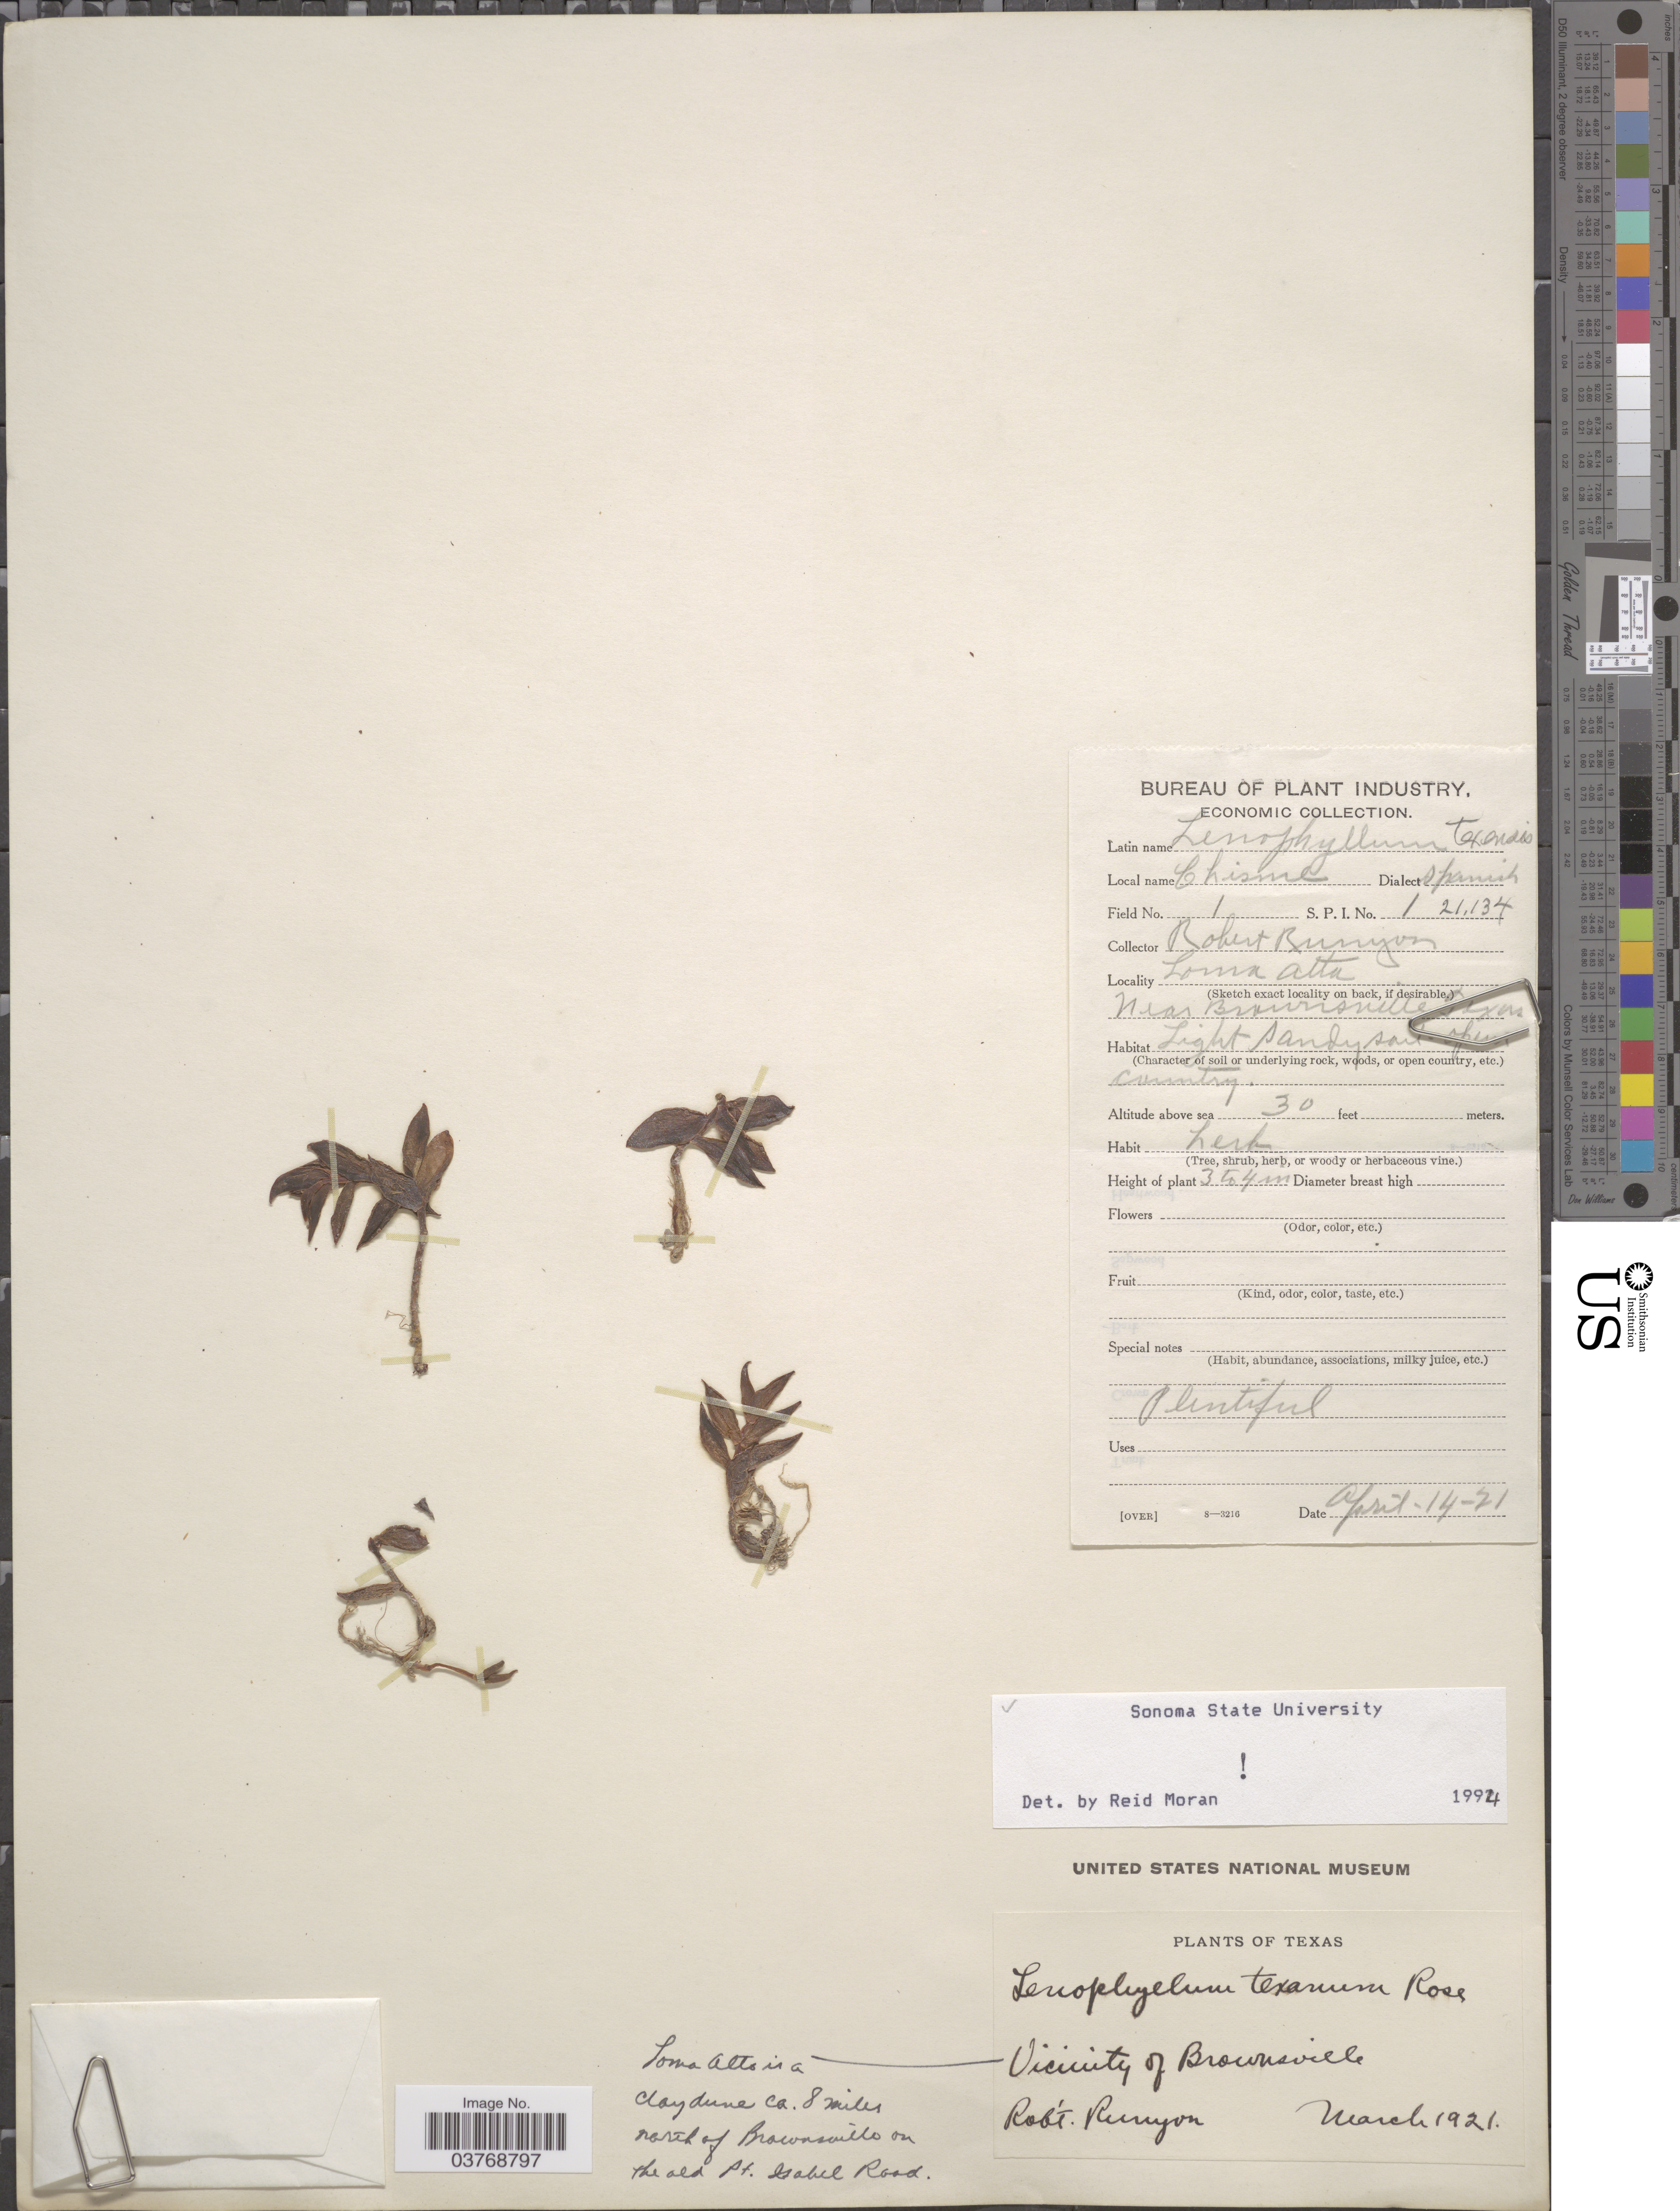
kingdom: Plantae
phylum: Tracheophyta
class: Magnoliopsida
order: Saxifragales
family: Crassulaceae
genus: Lenophyllum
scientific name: Lenophyllum texanum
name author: (J.G. Sm.) Rose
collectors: R. Runyon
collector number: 1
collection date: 1921-03/1921-04-14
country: United States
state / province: Texas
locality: Loma Alta near Brownsville. Vicinity of Brownsville. Loma Alta is a clay dune ca. 8 miles north of Brownsville on the old Pt. Isabel Road.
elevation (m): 9